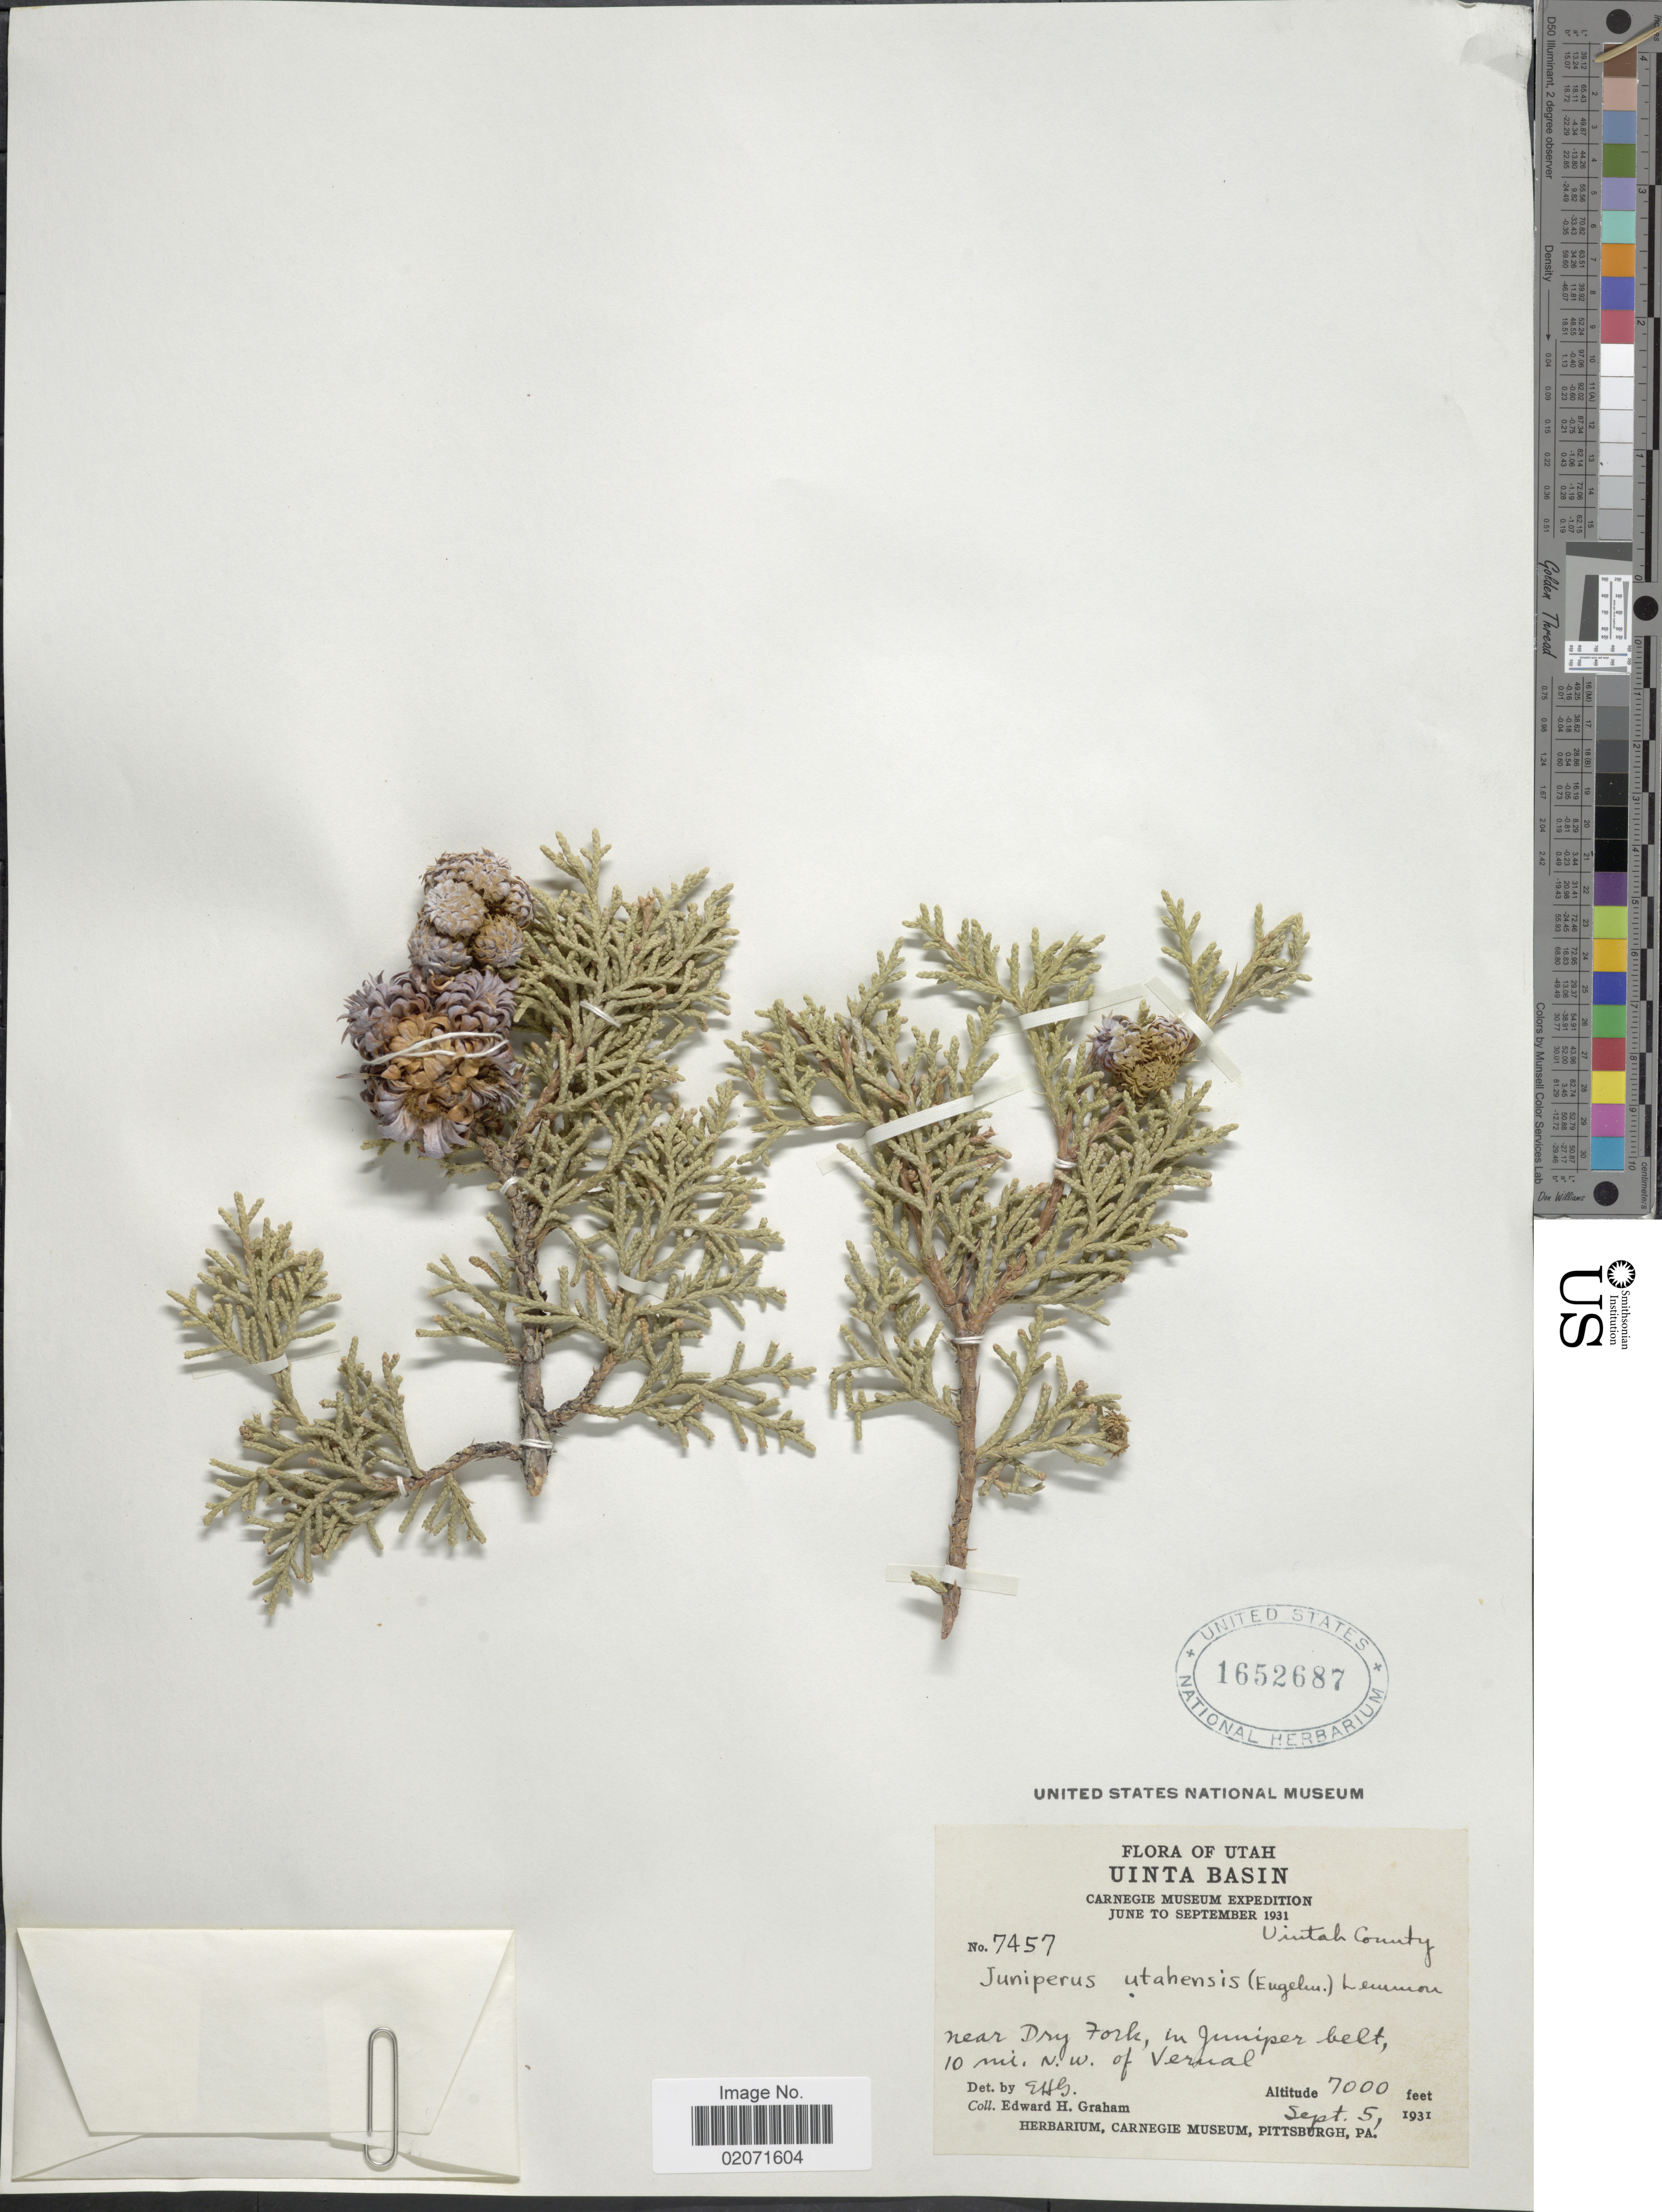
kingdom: Plantae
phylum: Tracheophyta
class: Pinopsida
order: Pinales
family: Cupressaceae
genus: Juniperus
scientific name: Juniperus osteosperma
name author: (Torr.) Little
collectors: E. H. Graham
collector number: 7457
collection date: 1931-09-05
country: United States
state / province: Utah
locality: Uinta Basin, Uintah County, near Dry Fork in Juniper belt, 10 mi. N. W. of Vernal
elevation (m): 2134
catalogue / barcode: US 1652687